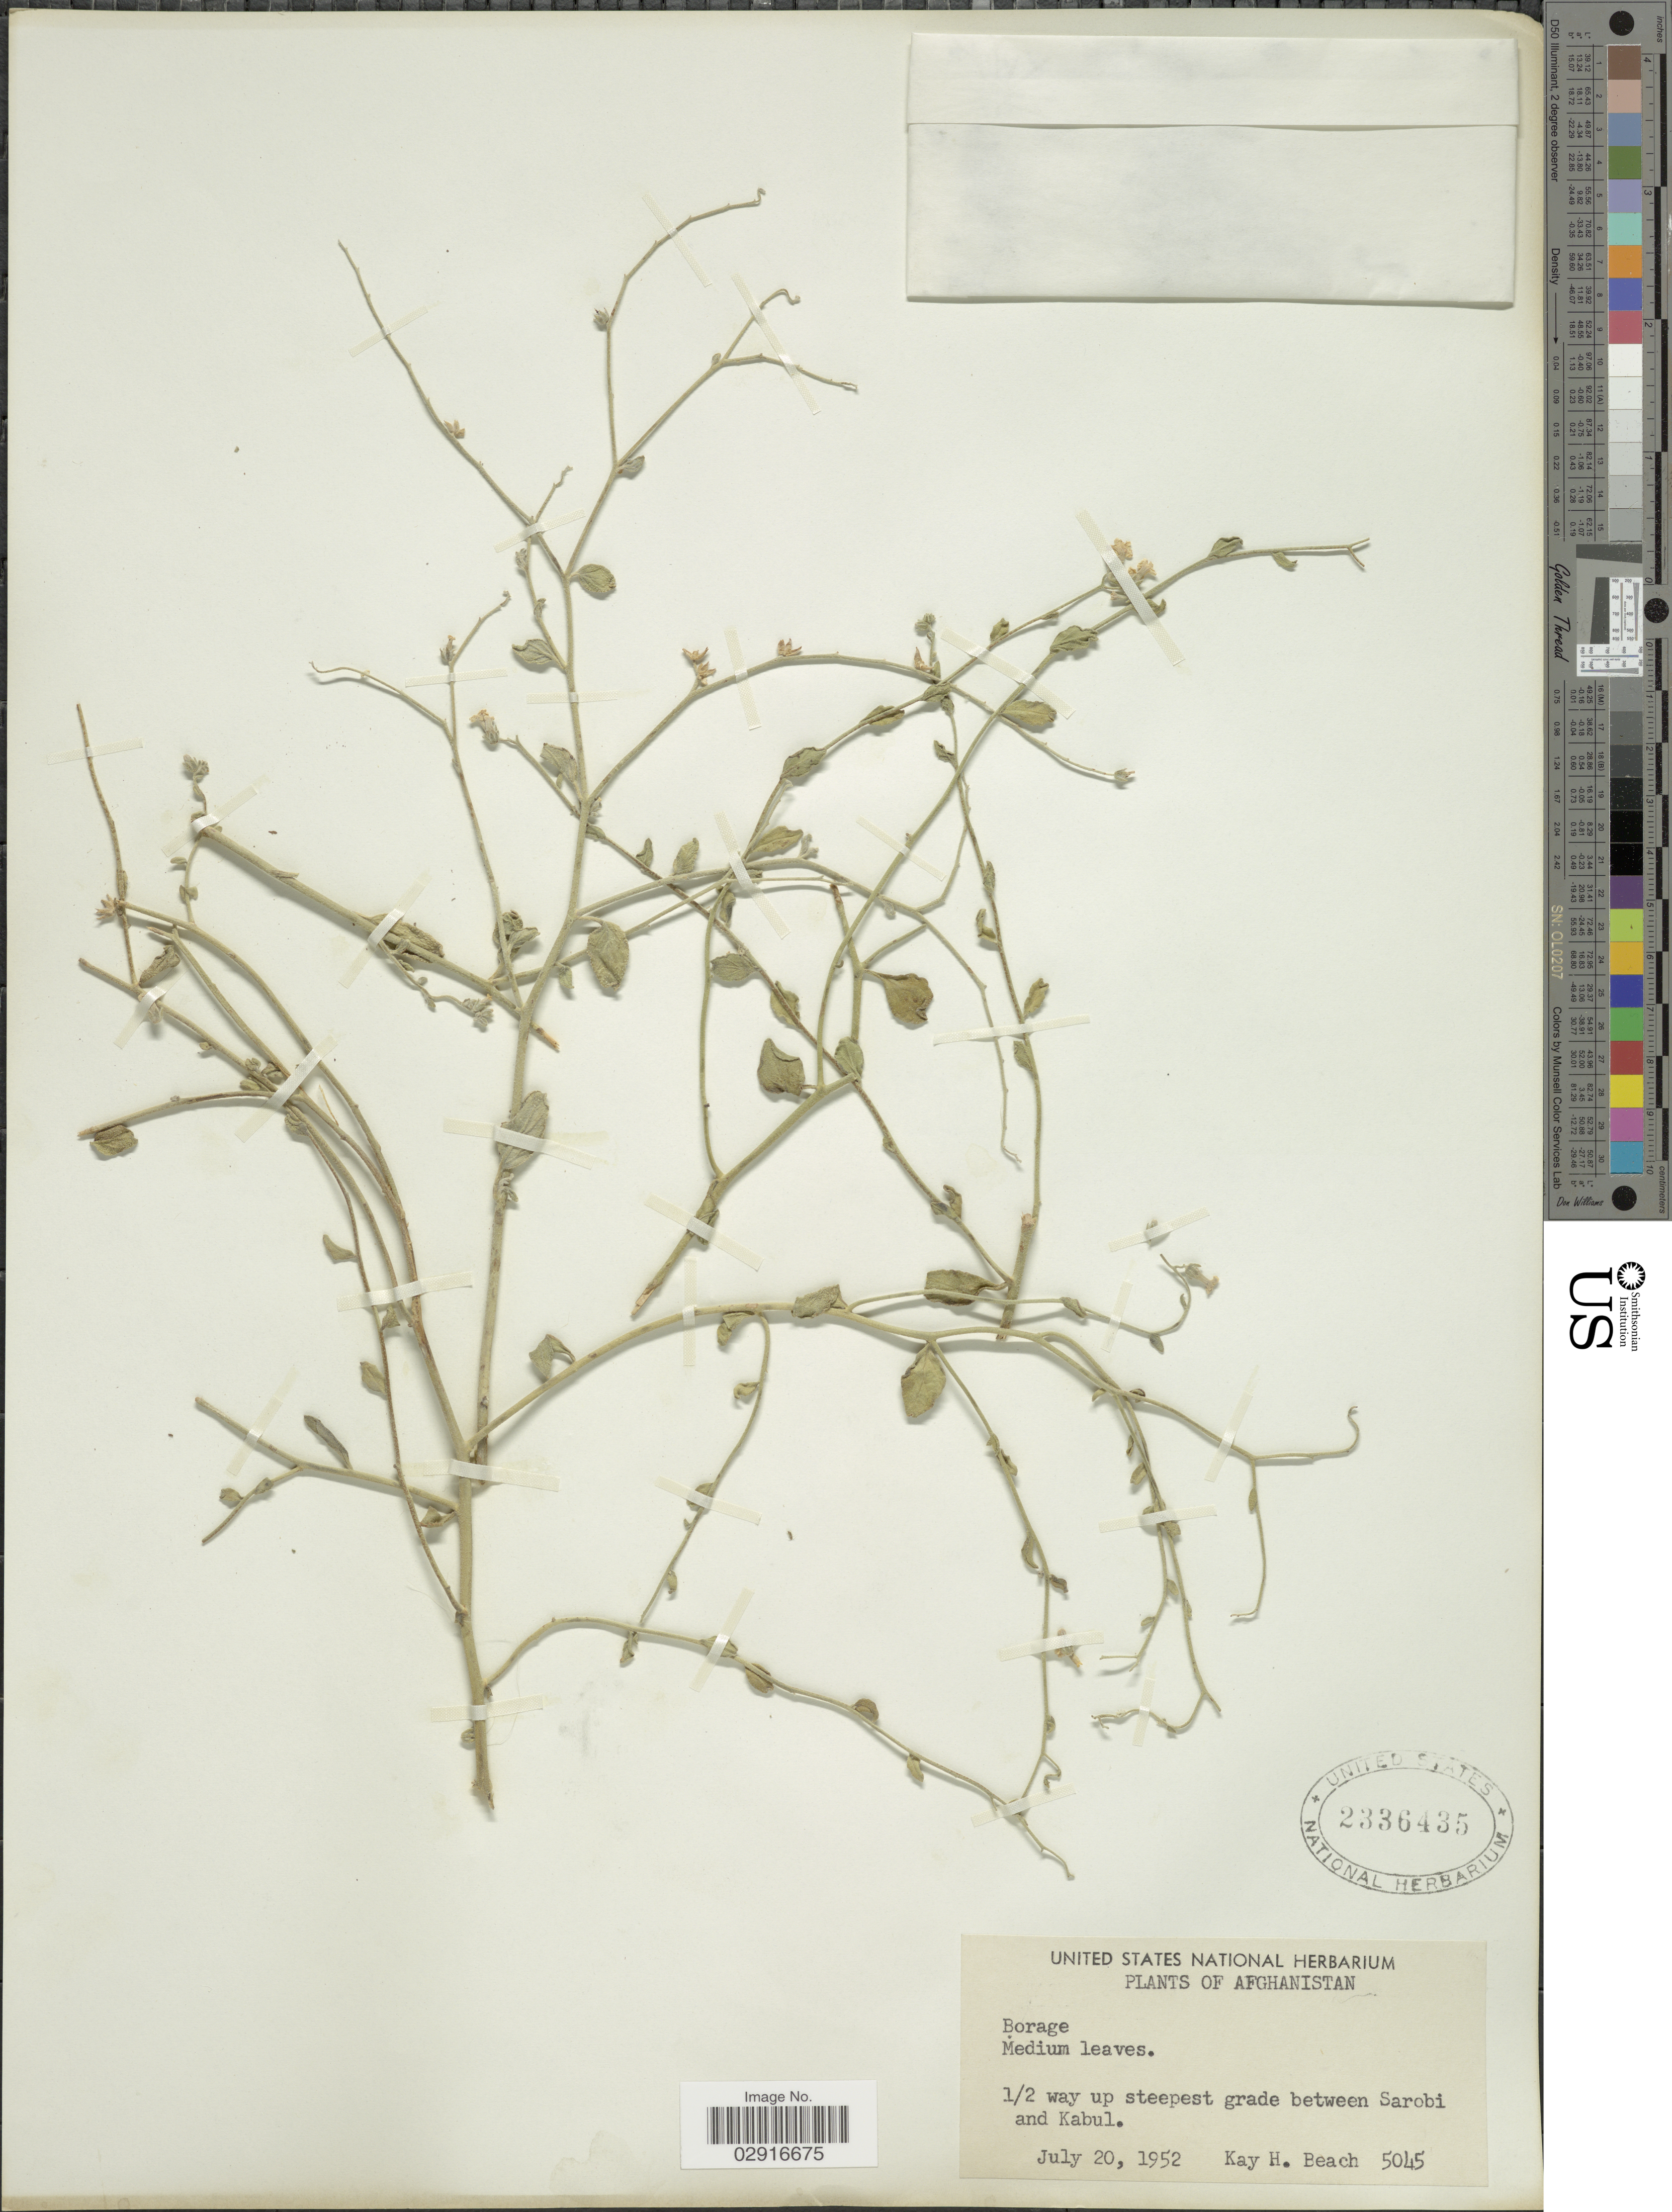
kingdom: Plantae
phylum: Tracheophyta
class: Magnoliopsida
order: Boraginales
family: Boraginaceae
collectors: K. H. Beach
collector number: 5045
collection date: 1952-07-20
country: Afghanistan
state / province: Kabul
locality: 1/2 way up steepest grade between Sarobi and Kabul.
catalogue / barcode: US 2336435